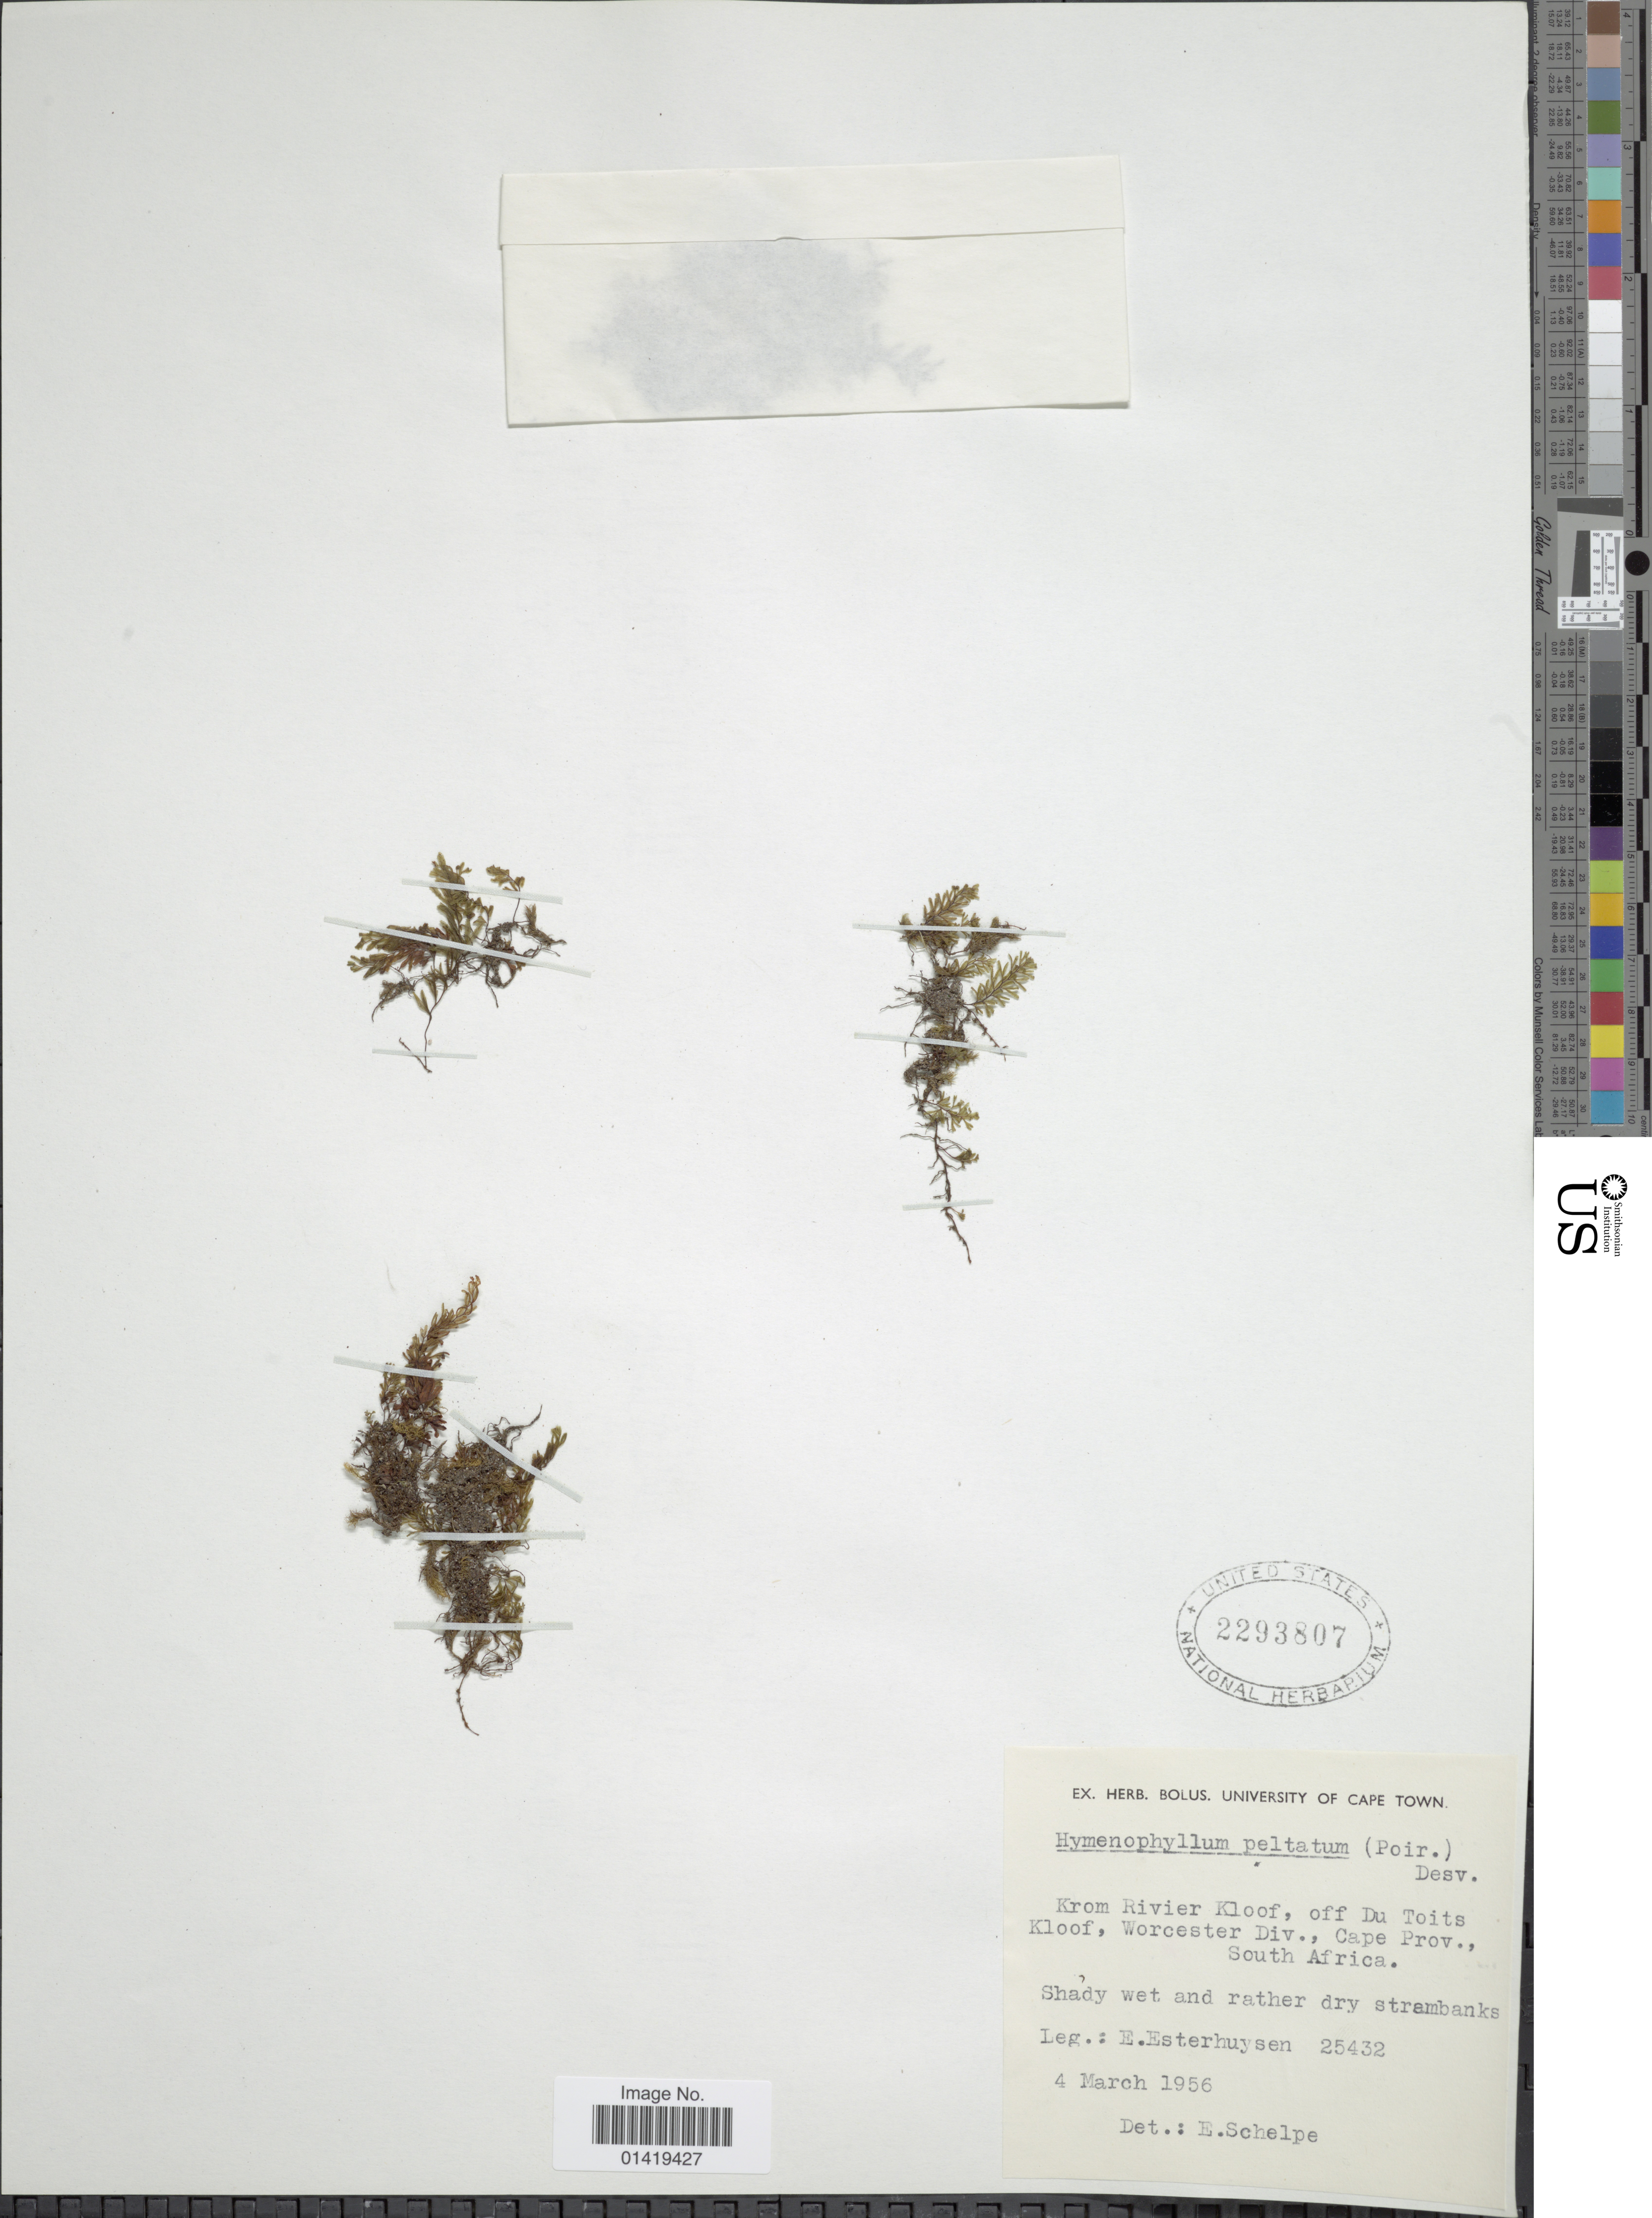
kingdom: Plantae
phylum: Tracheophyta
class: Polypodiopsida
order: Hymenophyllales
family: Hymenophyllaceae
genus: Hymenophyllum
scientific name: Hymenophyllum peltatum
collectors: E. E. Esterhuysen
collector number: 25432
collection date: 1956-03-04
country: South Africa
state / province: Western Cape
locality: Krom riviier Kloof, off Du Toits Kloof, Worcester Div., Cape prov South Afrcia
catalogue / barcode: US 2293807